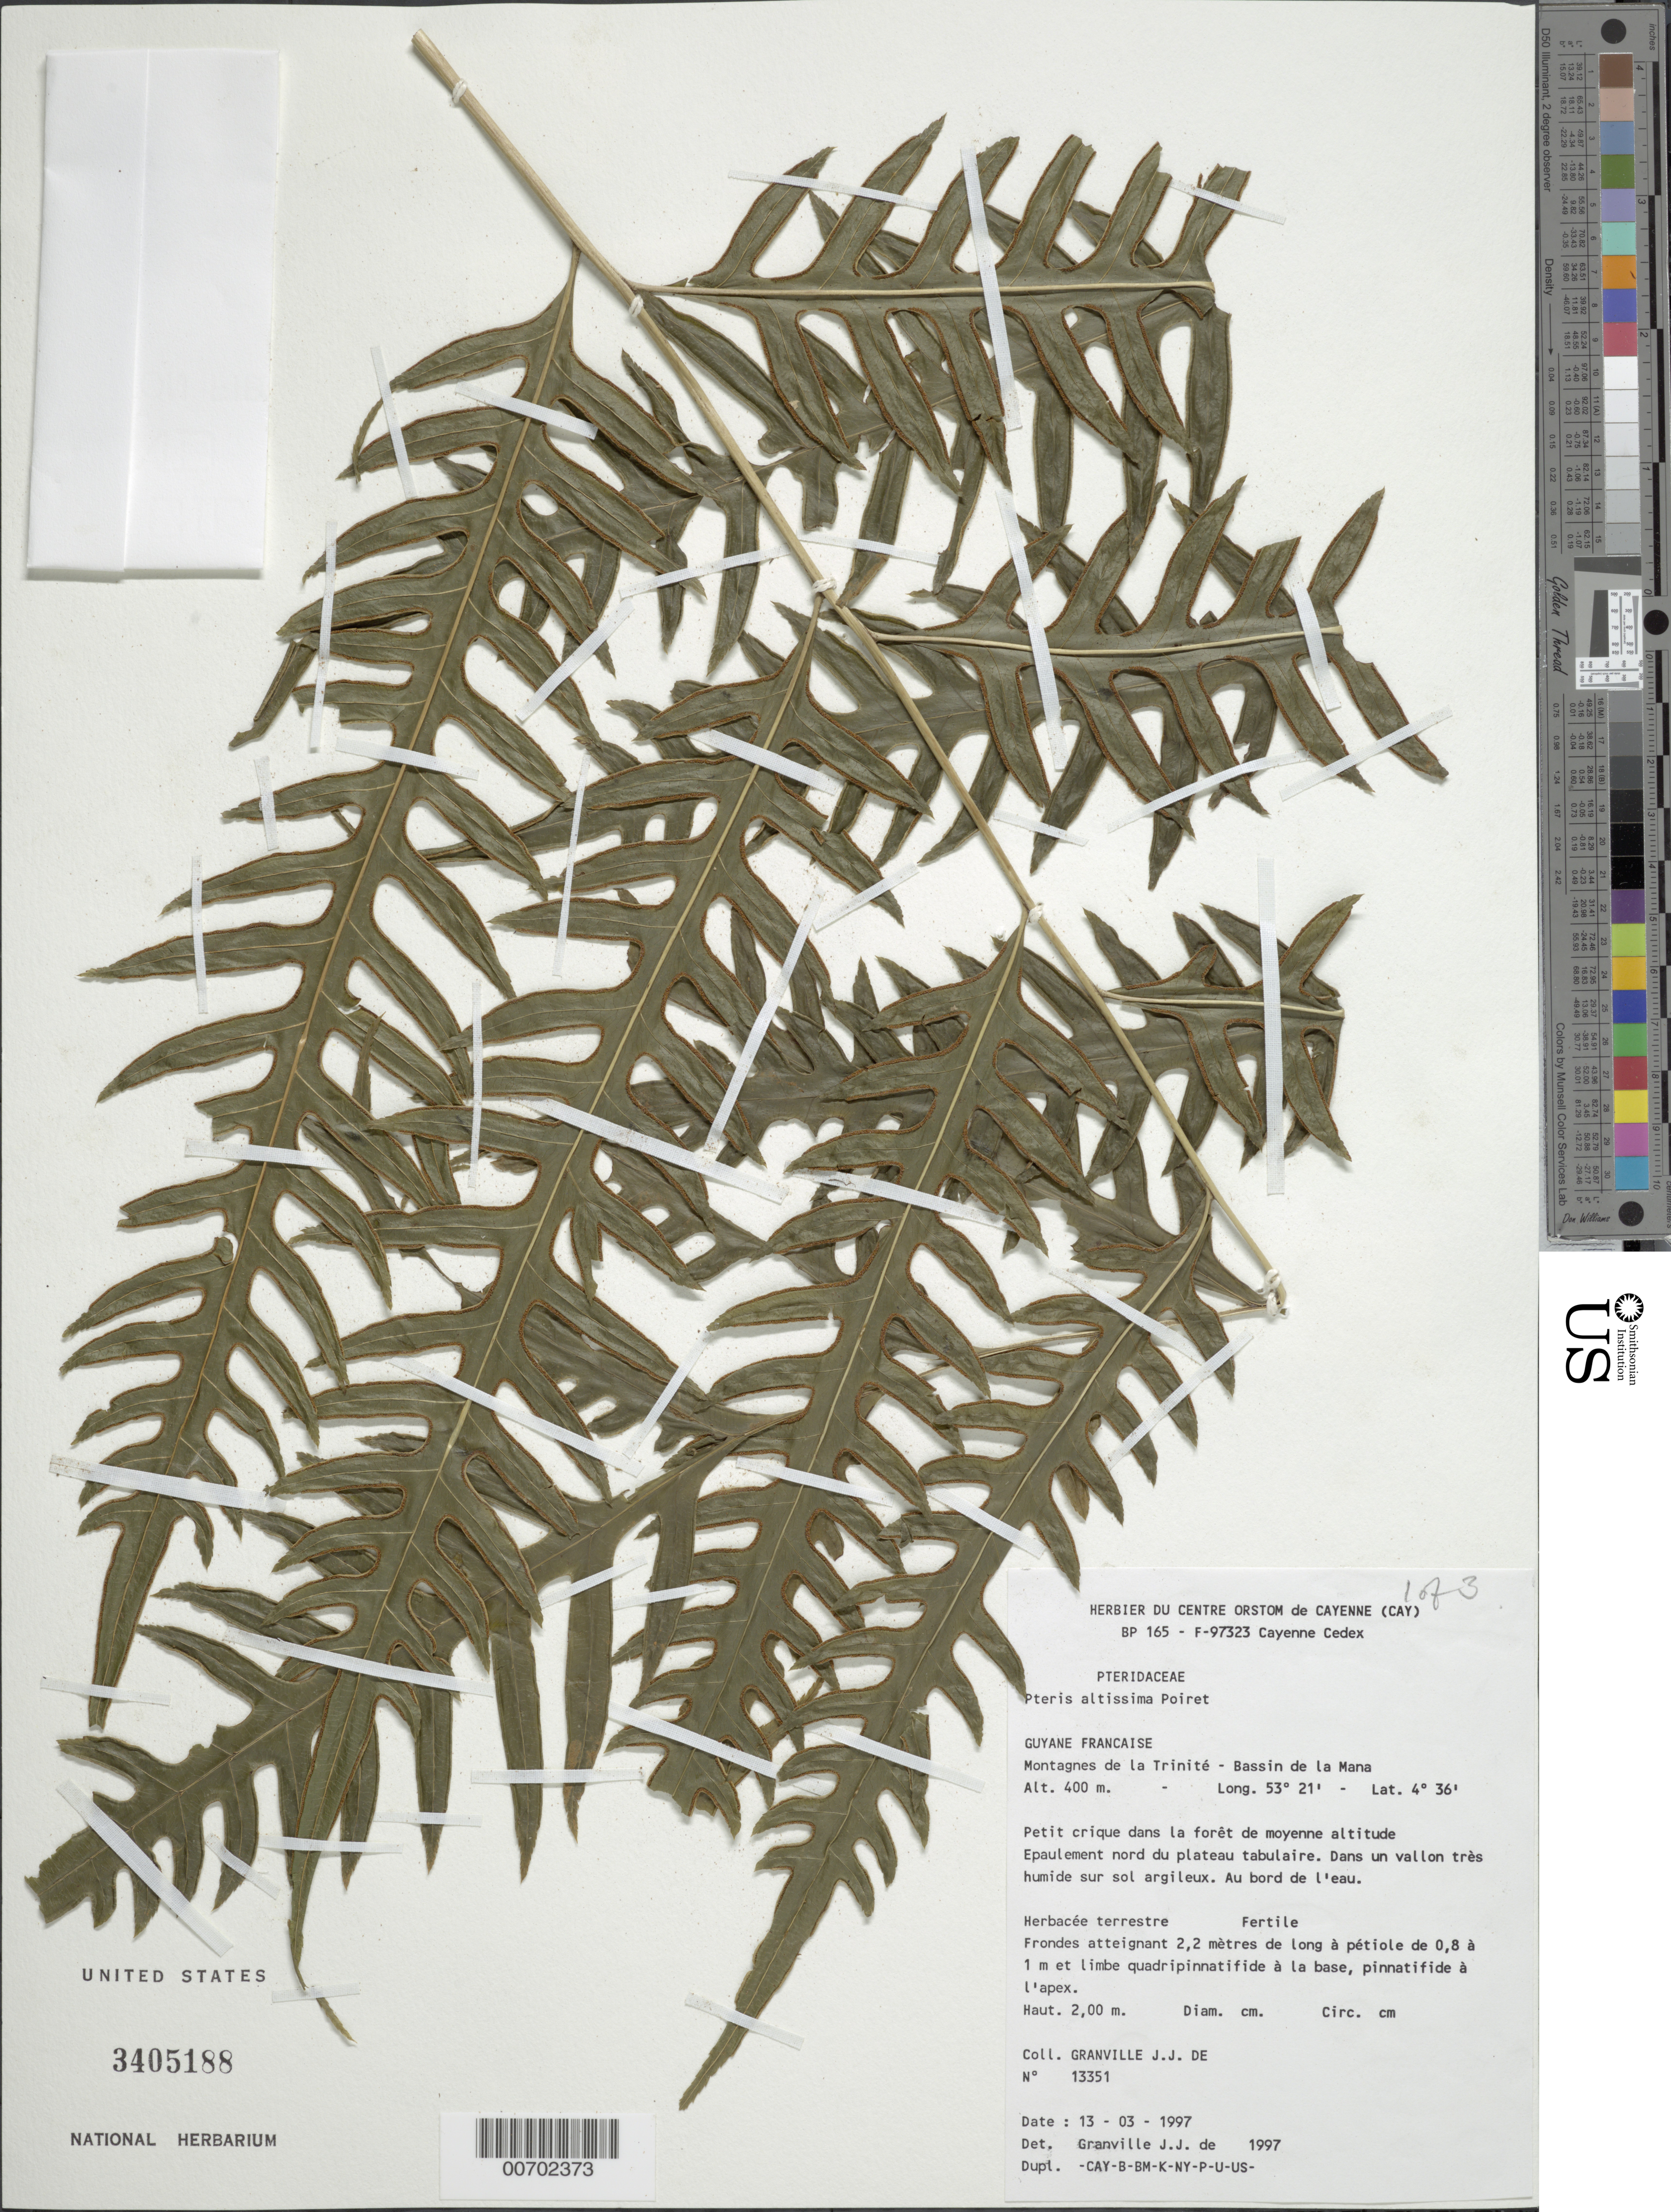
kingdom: Plantae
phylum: Tracheophyta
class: Polypodiopsida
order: Polypodiales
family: Pteridaceae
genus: Pteris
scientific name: Pteris altissima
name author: Poir.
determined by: Granville, J. J. de, (CAY), Institut de Recherche pour le Developpement (IRD) (FRENCH GUIANA)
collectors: J.-J. de Granville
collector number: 13351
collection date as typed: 13-Mar-97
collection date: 1997-03-13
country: French Guiana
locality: Montagnes de la Trinité, Bassin de la Mana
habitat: Petit crique dans la forest de moyenne altitude; epaulement nord du plateau tabulaire; dans un vallon tres humid sur sol argileux, au bord de l;eau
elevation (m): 400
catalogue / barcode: US 3405188